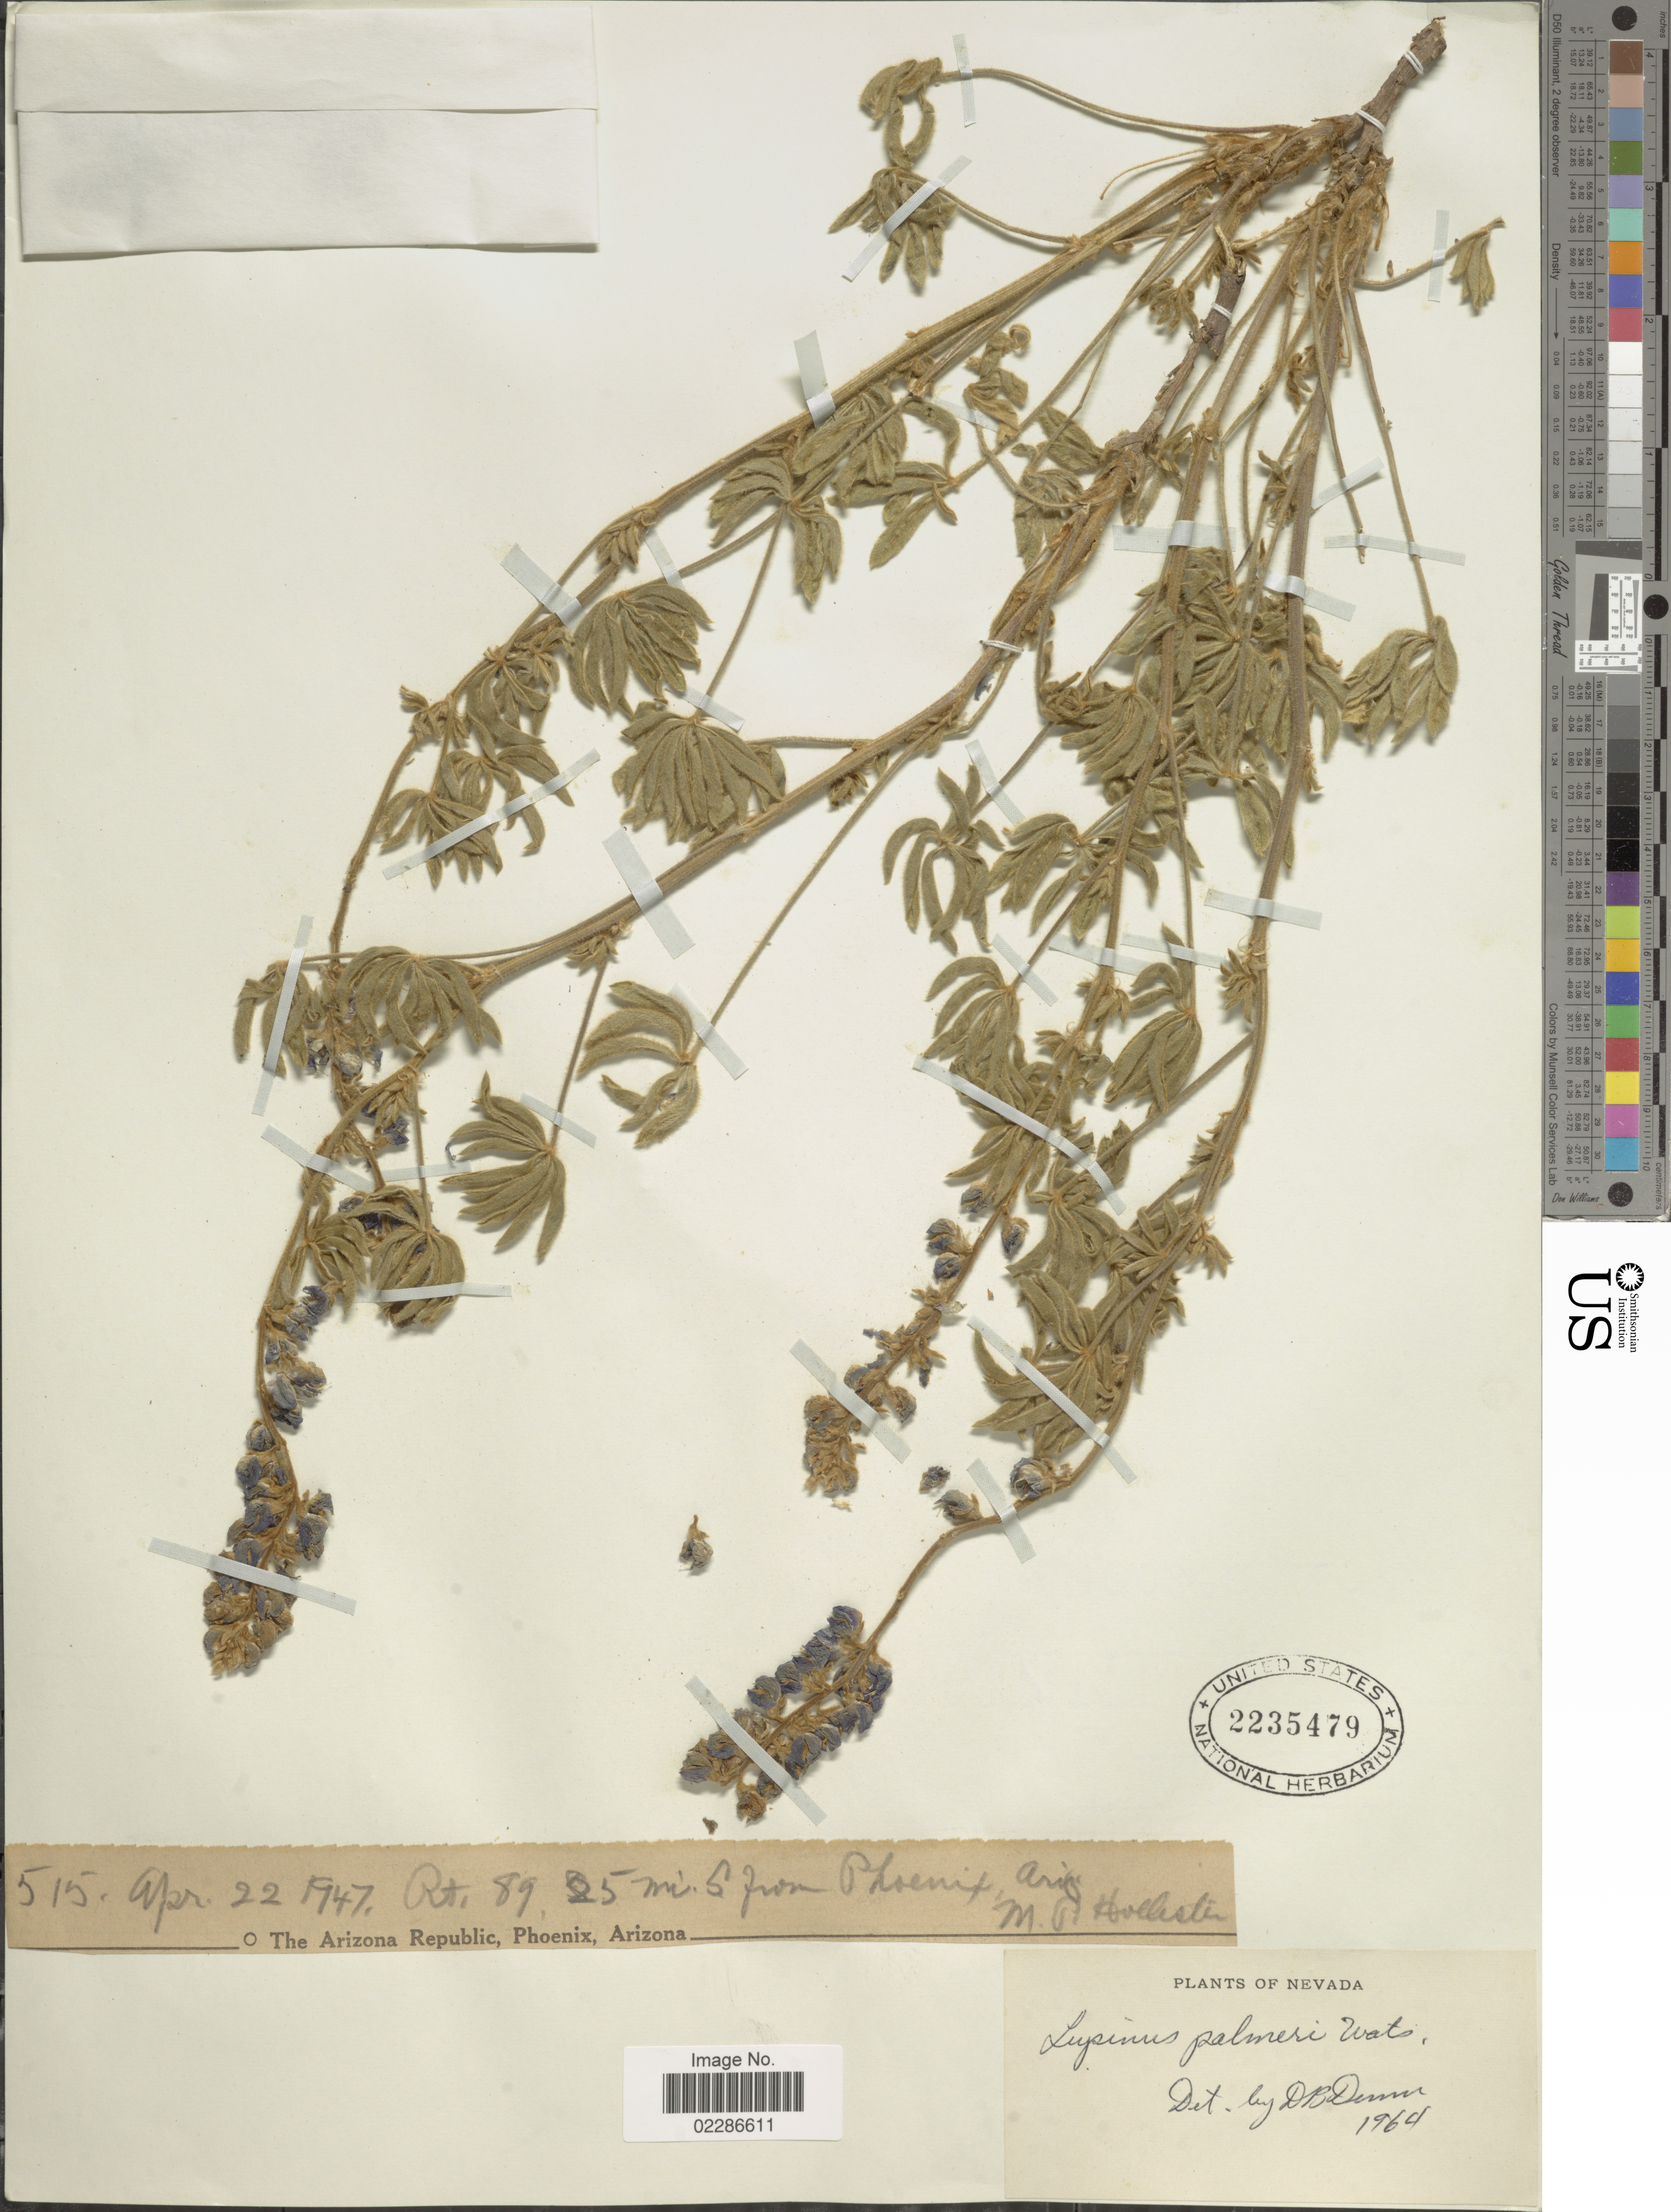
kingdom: Plantae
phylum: Tracheophyta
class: Magnoliopsida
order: Fabales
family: Fabaceae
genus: Lupinus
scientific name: Lupinus palmeri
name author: S. Watson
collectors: M. Hollister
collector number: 515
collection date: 1947-04-22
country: United States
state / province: Arizona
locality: Rt. 89, 25 mi S from Phoenix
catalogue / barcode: US 2235479